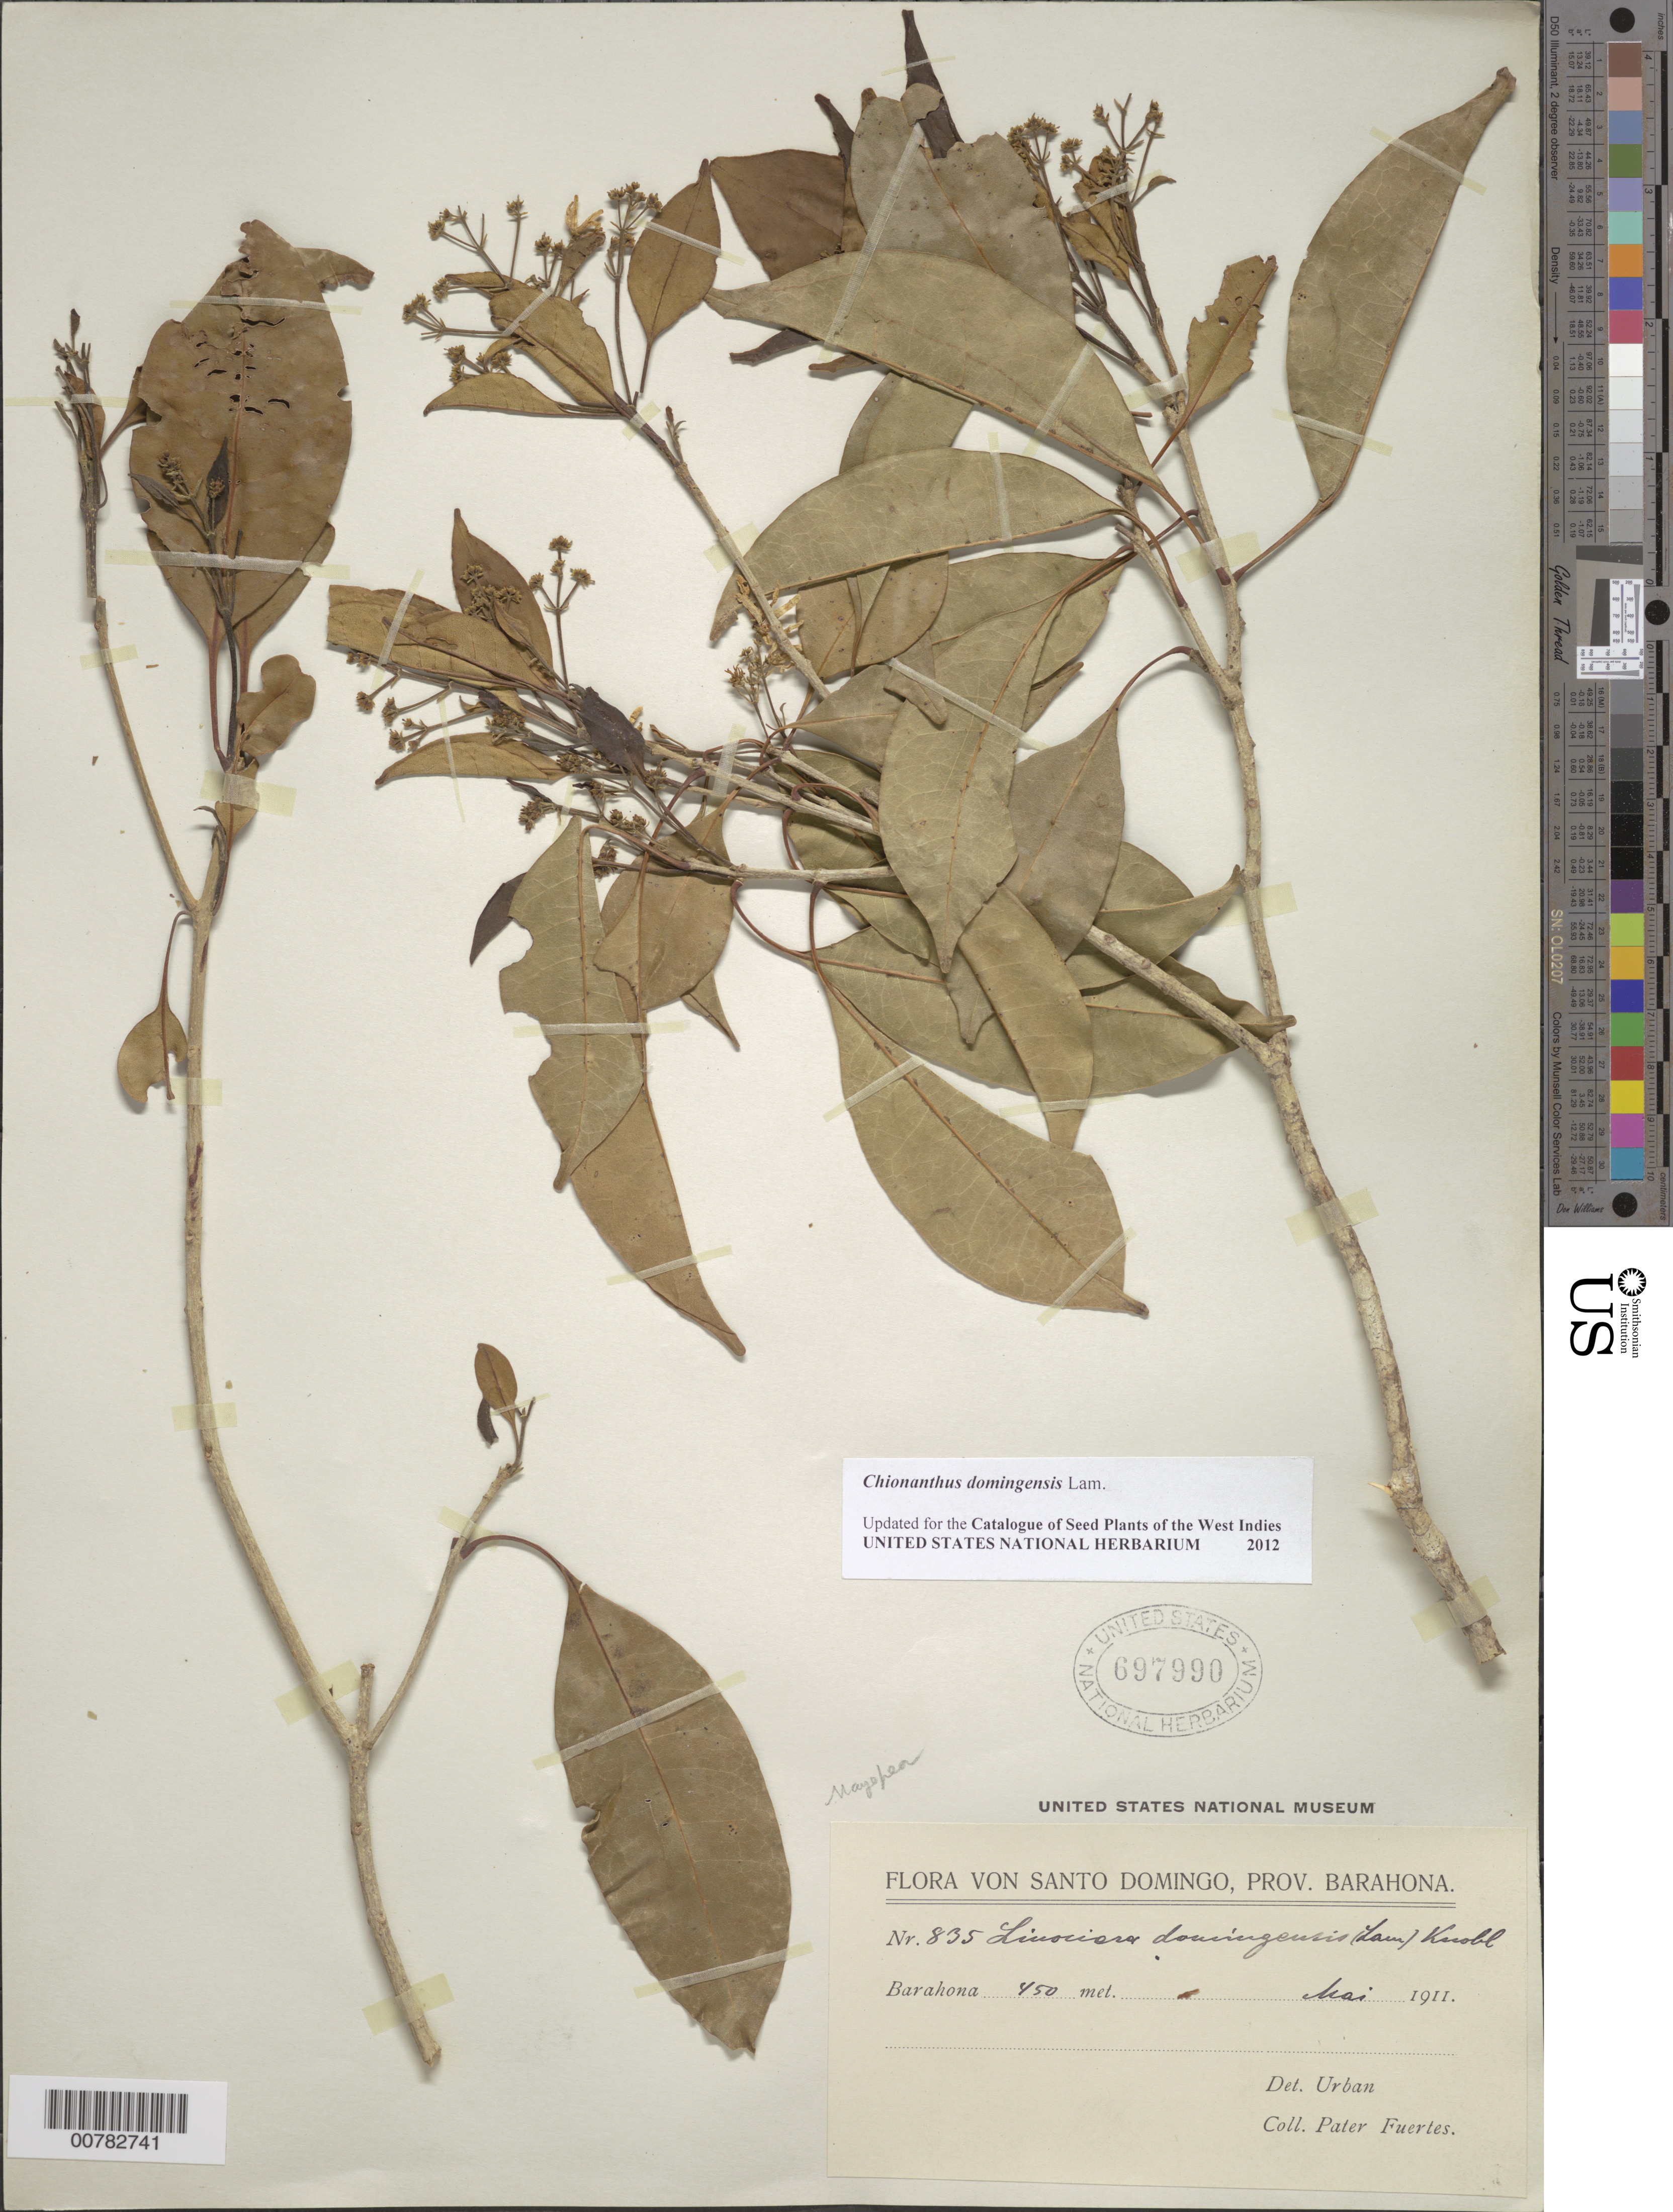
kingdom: Plantae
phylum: Tracheophyta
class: Magnoliopsida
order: Lamiales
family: Oleaceae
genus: Chionanthus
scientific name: Chionanthus domingensis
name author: Lam.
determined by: Urban, Ignatz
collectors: M. D. Fuertes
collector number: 835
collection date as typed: Mar 1911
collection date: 1911-03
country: Dominican Republic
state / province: Barahona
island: Hispaniola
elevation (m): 450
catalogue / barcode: US 697990